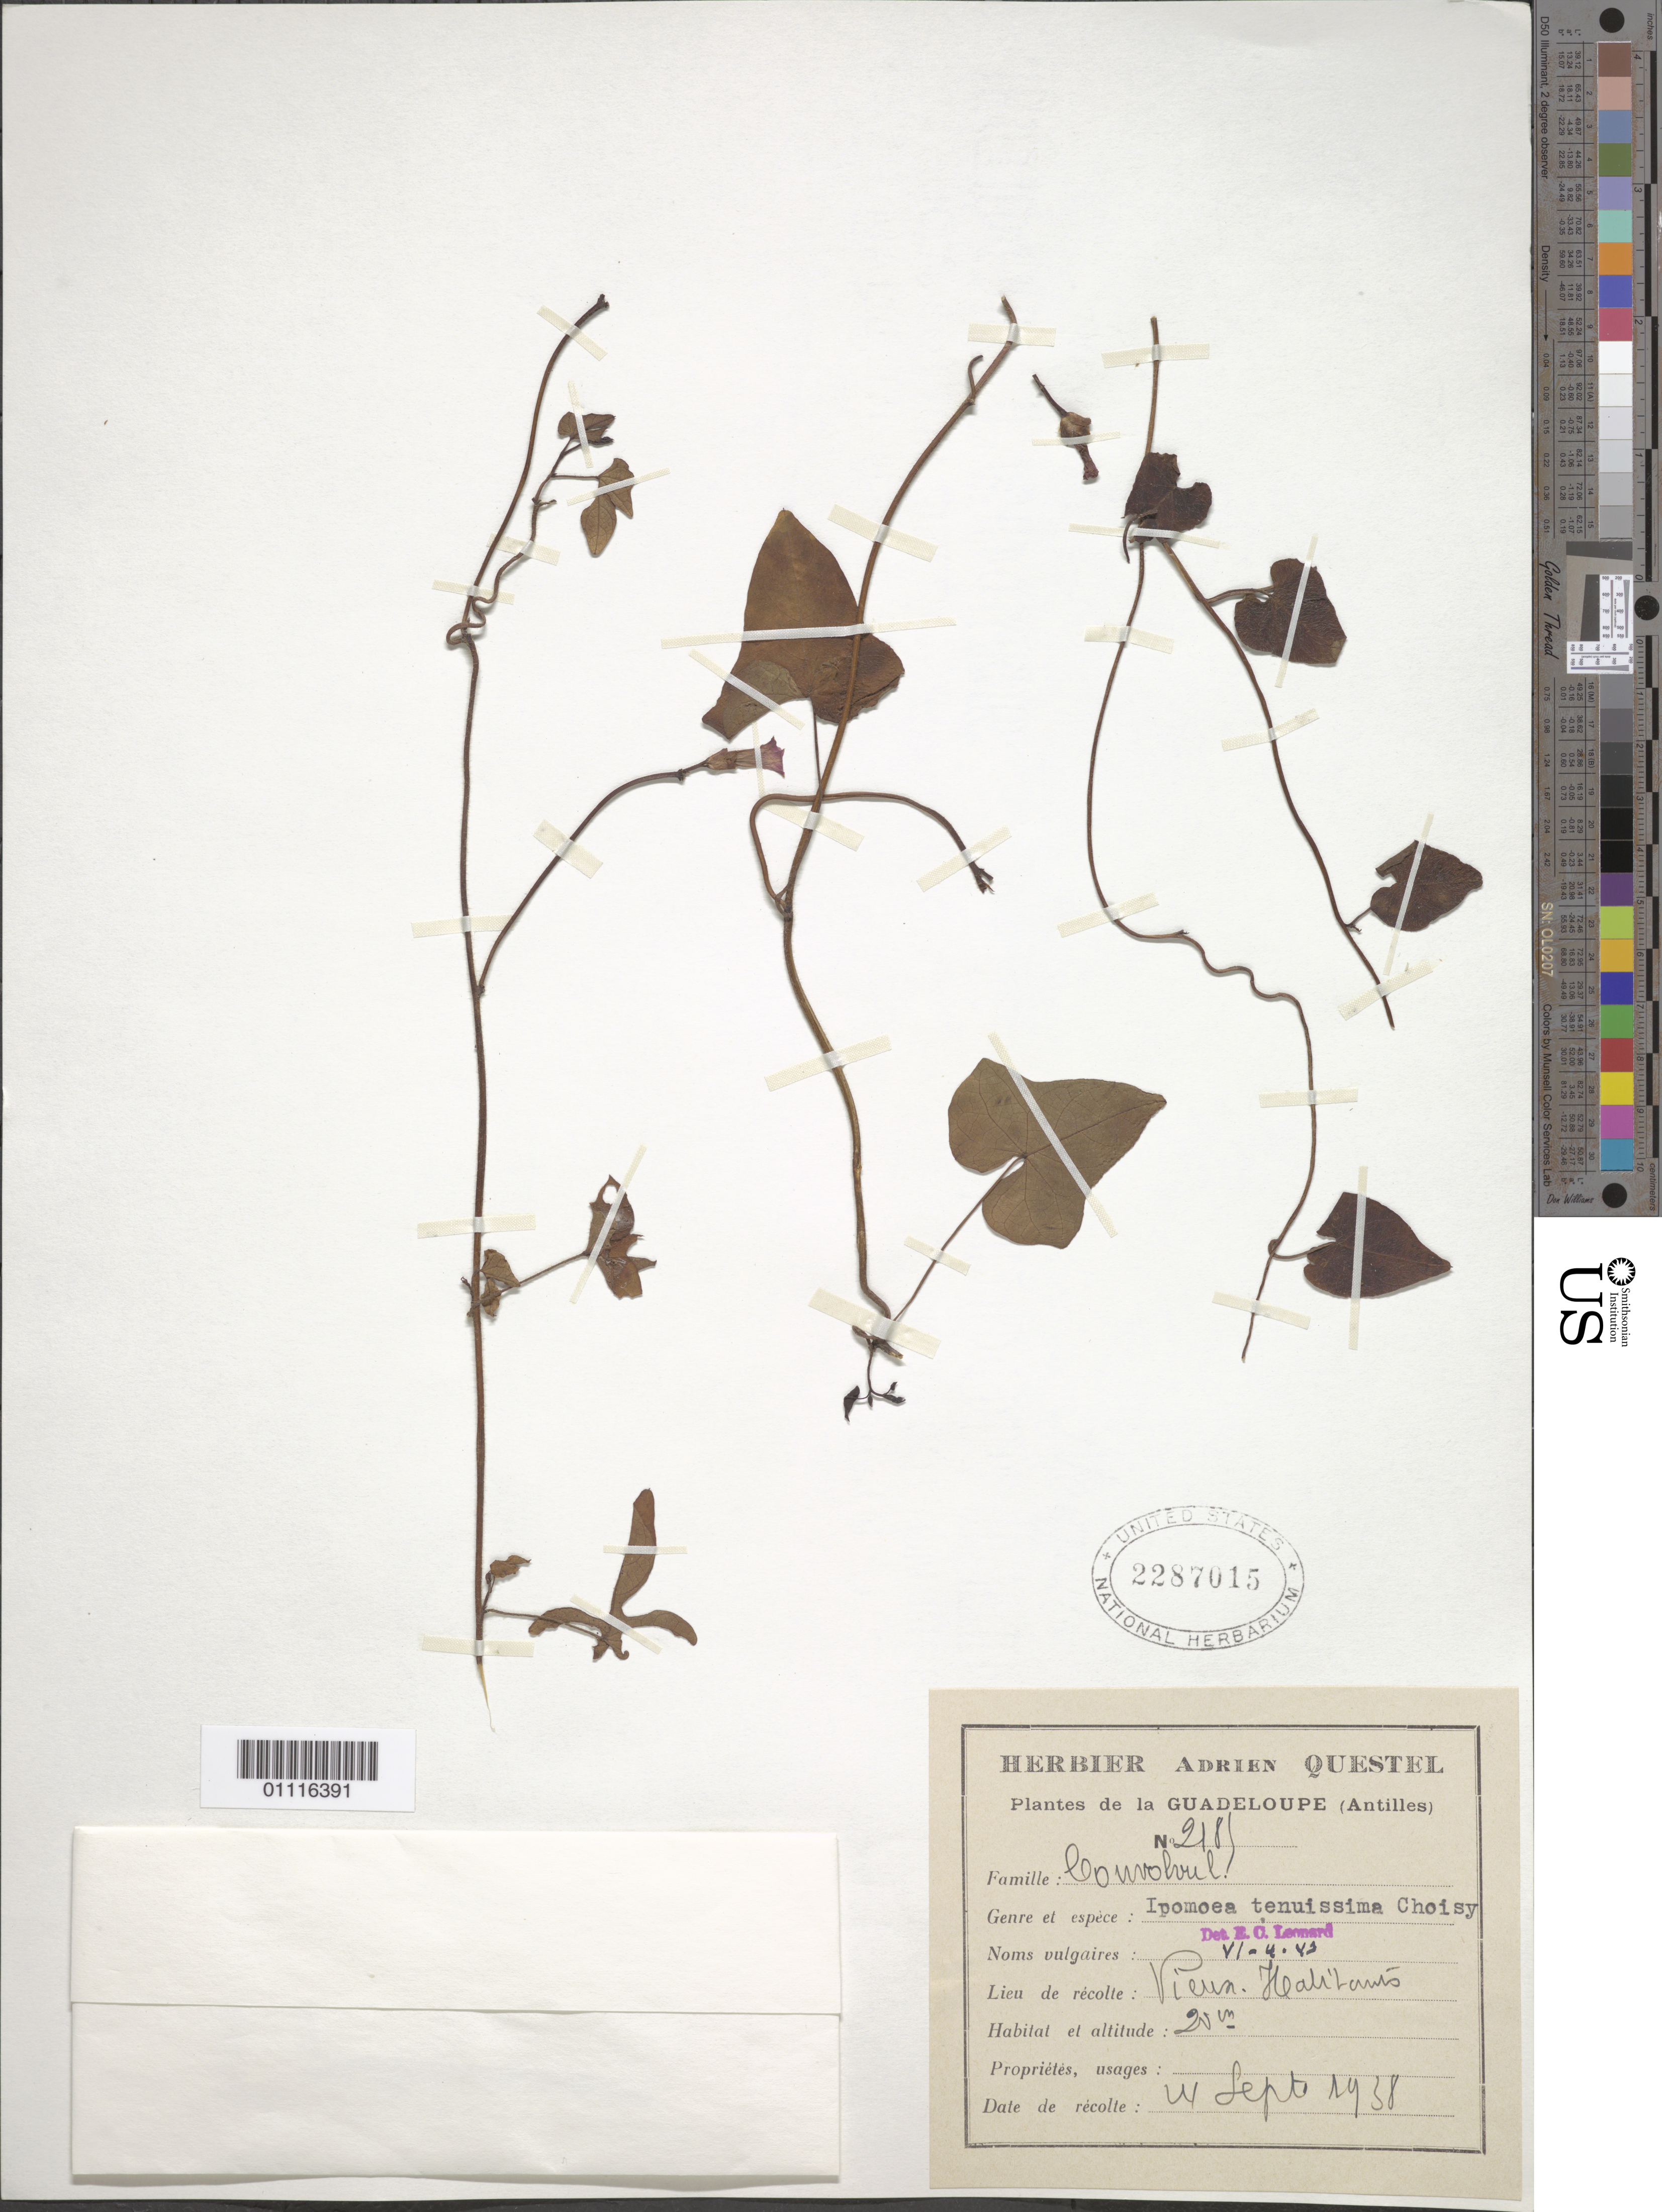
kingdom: Plantae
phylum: Tracheophyta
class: Magnoliopsida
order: Solanales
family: Convolvulaceae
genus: Ipomoea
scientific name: Ipomoea triloba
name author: L.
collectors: A. Questel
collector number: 2181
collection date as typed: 24 Sep 1938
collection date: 1938-09-24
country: Guadeloupe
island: Basse Terre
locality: Vieux-Habitants.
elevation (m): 20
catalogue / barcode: US 2287015